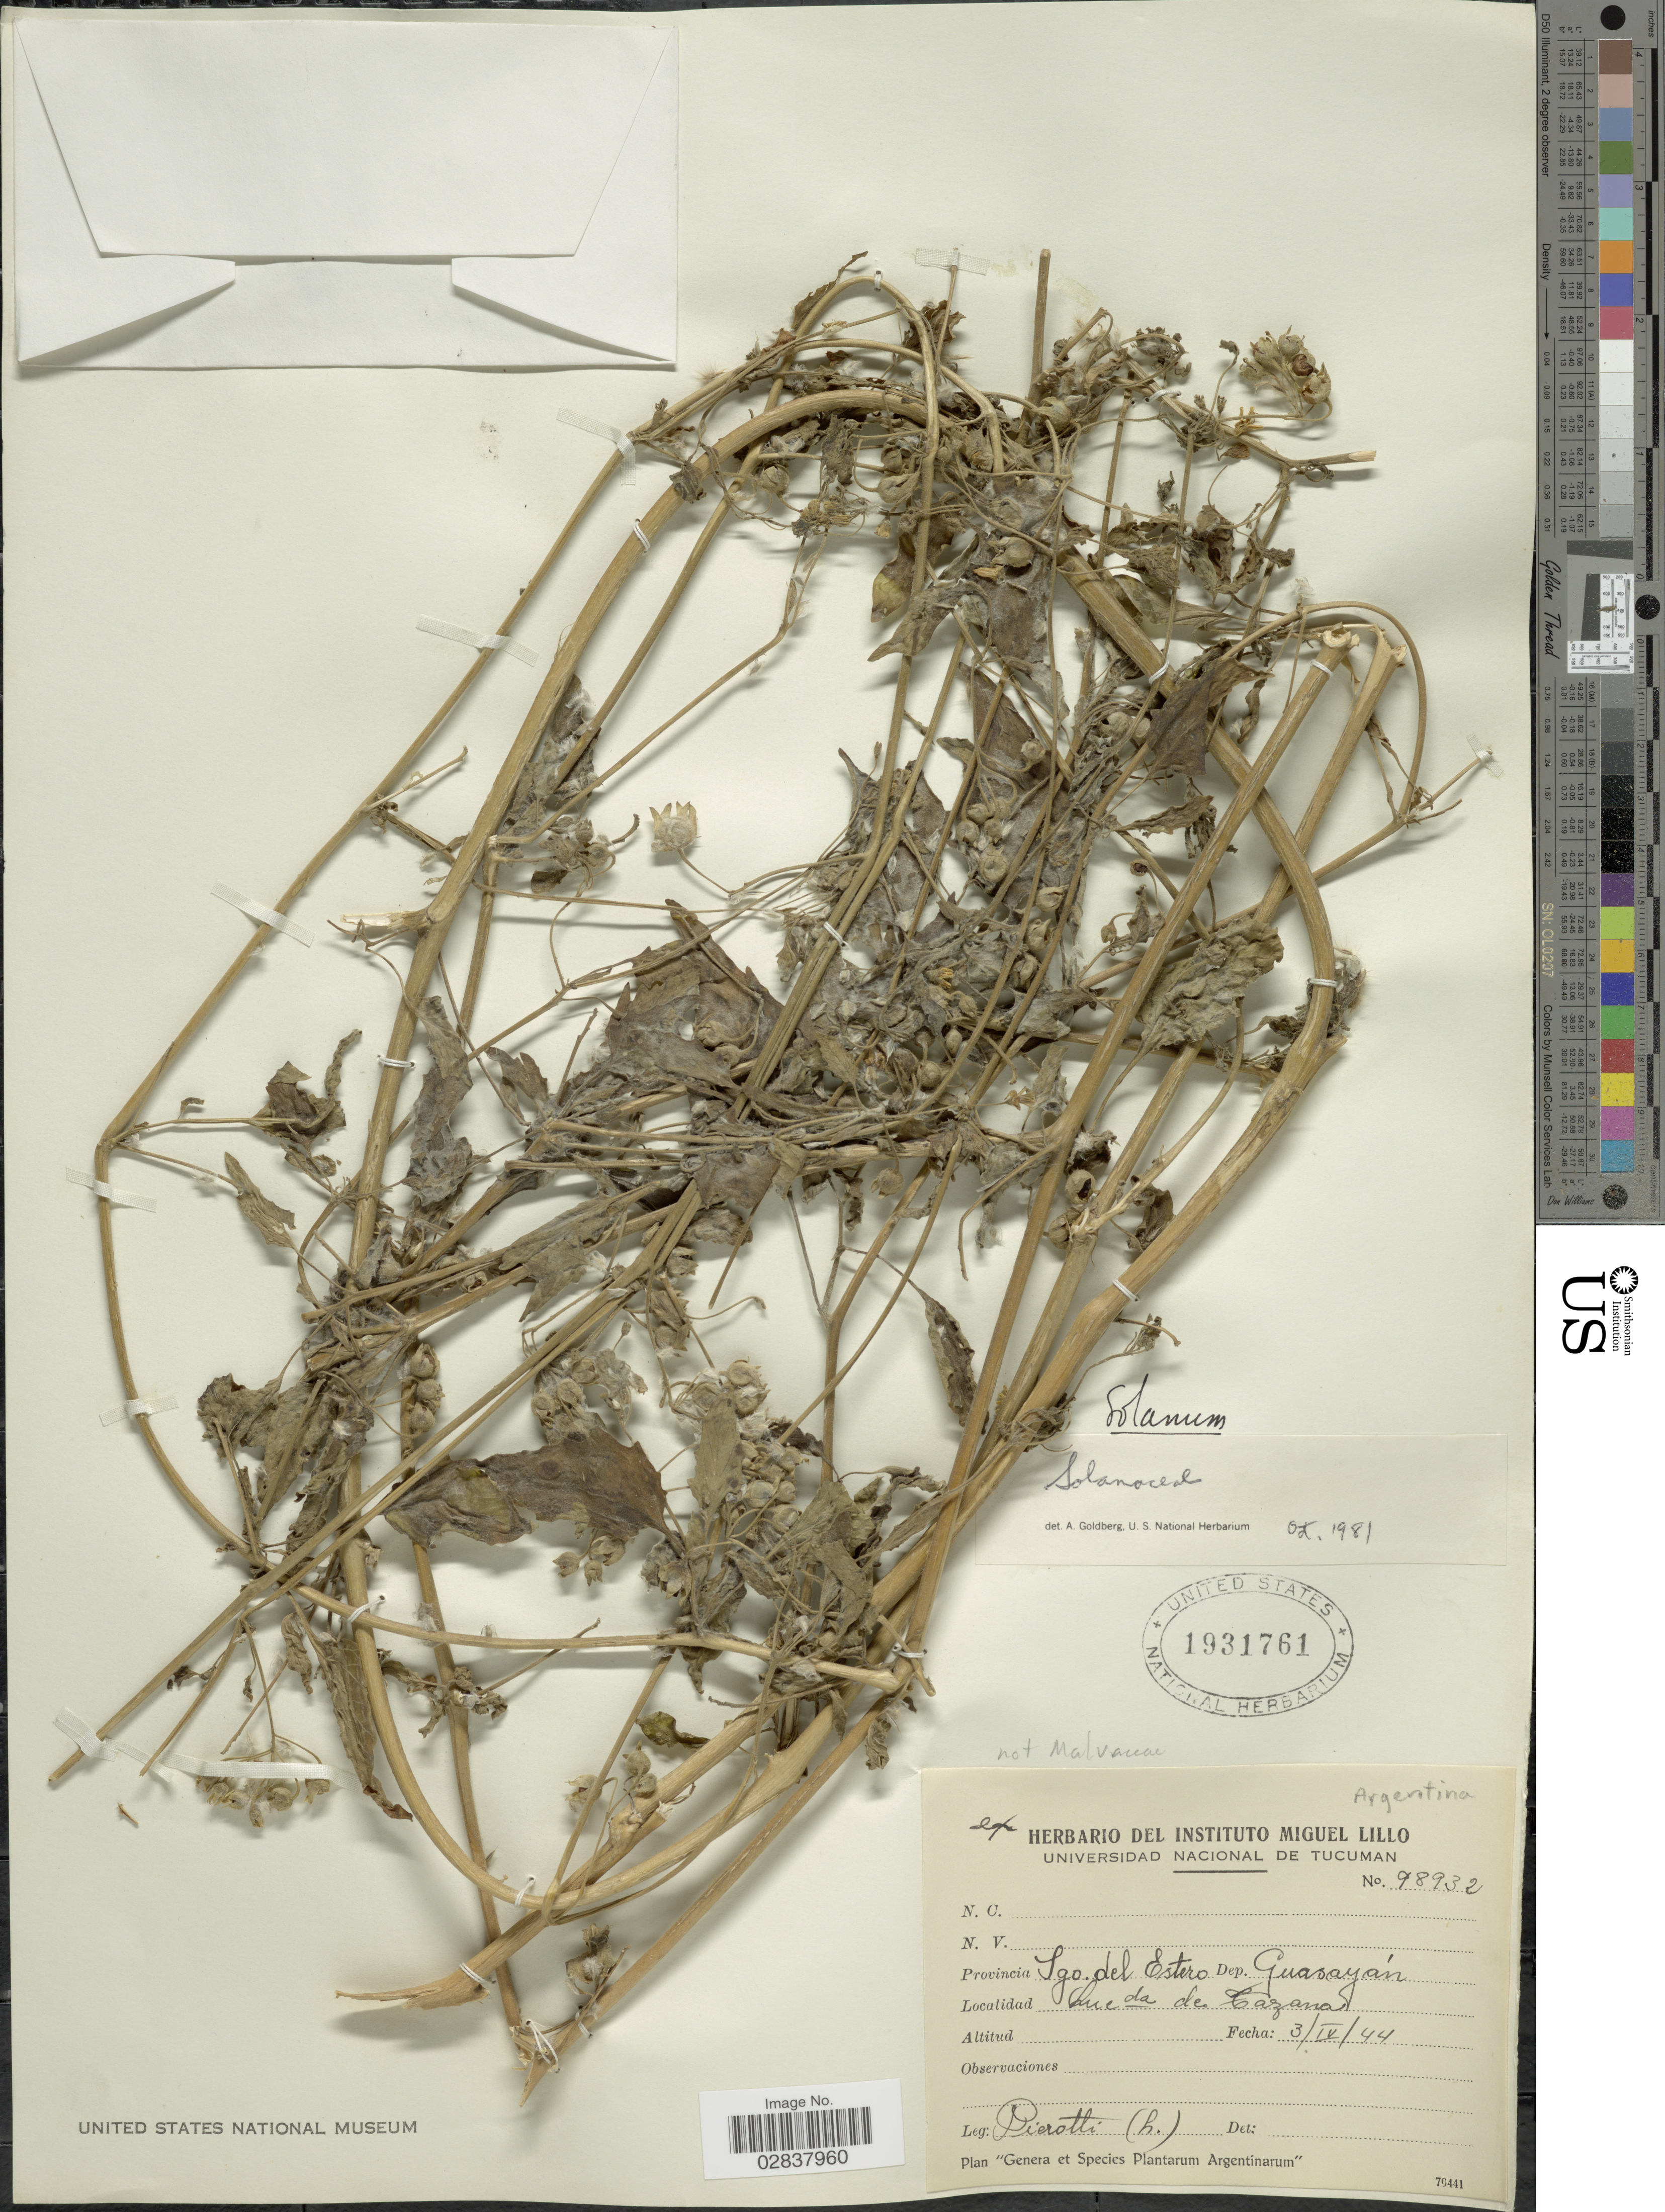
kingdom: Plantae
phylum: Tracheophyta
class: Magnoliopsida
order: Solanales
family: Solanaceae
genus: Solanum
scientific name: Solanum atriplicifolium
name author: Gillies ex Nees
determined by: Knapp, S. D.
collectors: Pierotti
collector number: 98932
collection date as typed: Transcribed d/m/y: 3/4/44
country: Argentina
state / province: Santiago del Estero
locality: Dep. Guasayán, Queda de Cazana.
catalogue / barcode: US 1931761